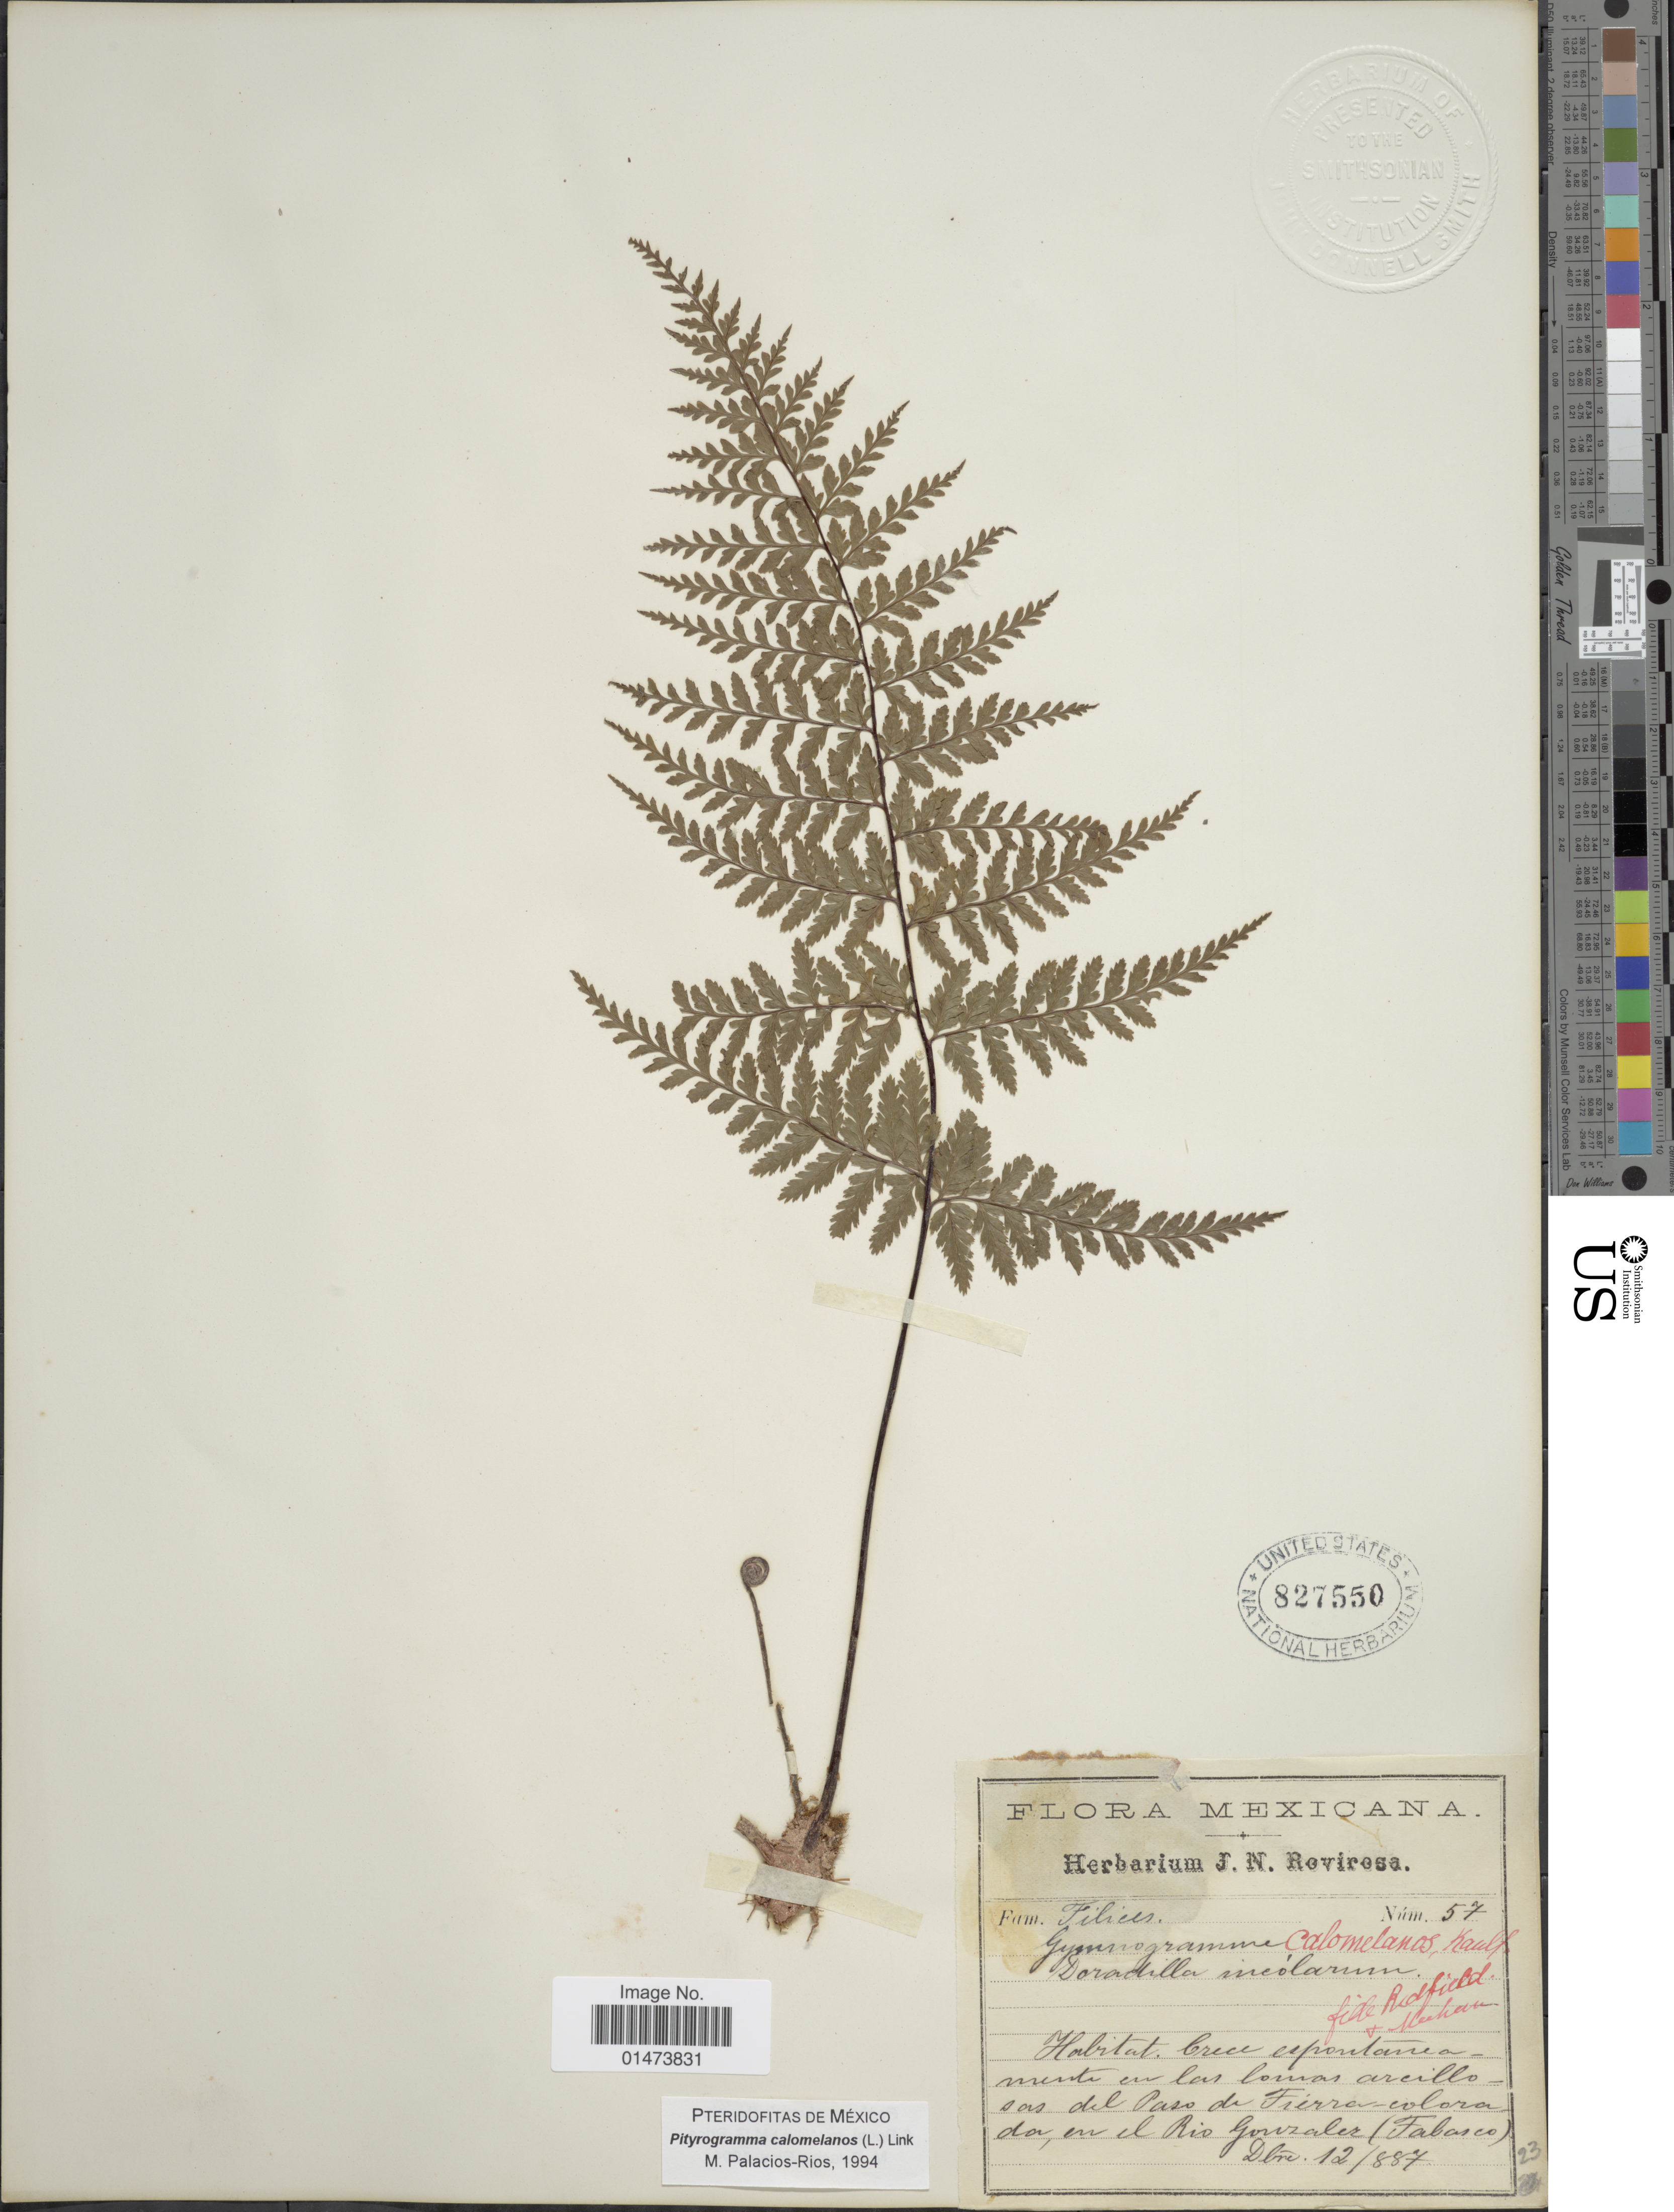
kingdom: Plantae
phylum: Tracheophyta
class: Polypodiopsida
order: Polypodiales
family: Pteridaceae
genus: Pityrogramma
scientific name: Pityrogramma calomelanos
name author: (L.) Link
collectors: J. Reviresa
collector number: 57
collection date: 1887-12-12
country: Mexico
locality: Habitat, Crece espontaneamente en las lomas arcillosas del Paso de Tierra colorada, en el Rio Gonzalez (Tabasco)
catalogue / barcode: US 827550